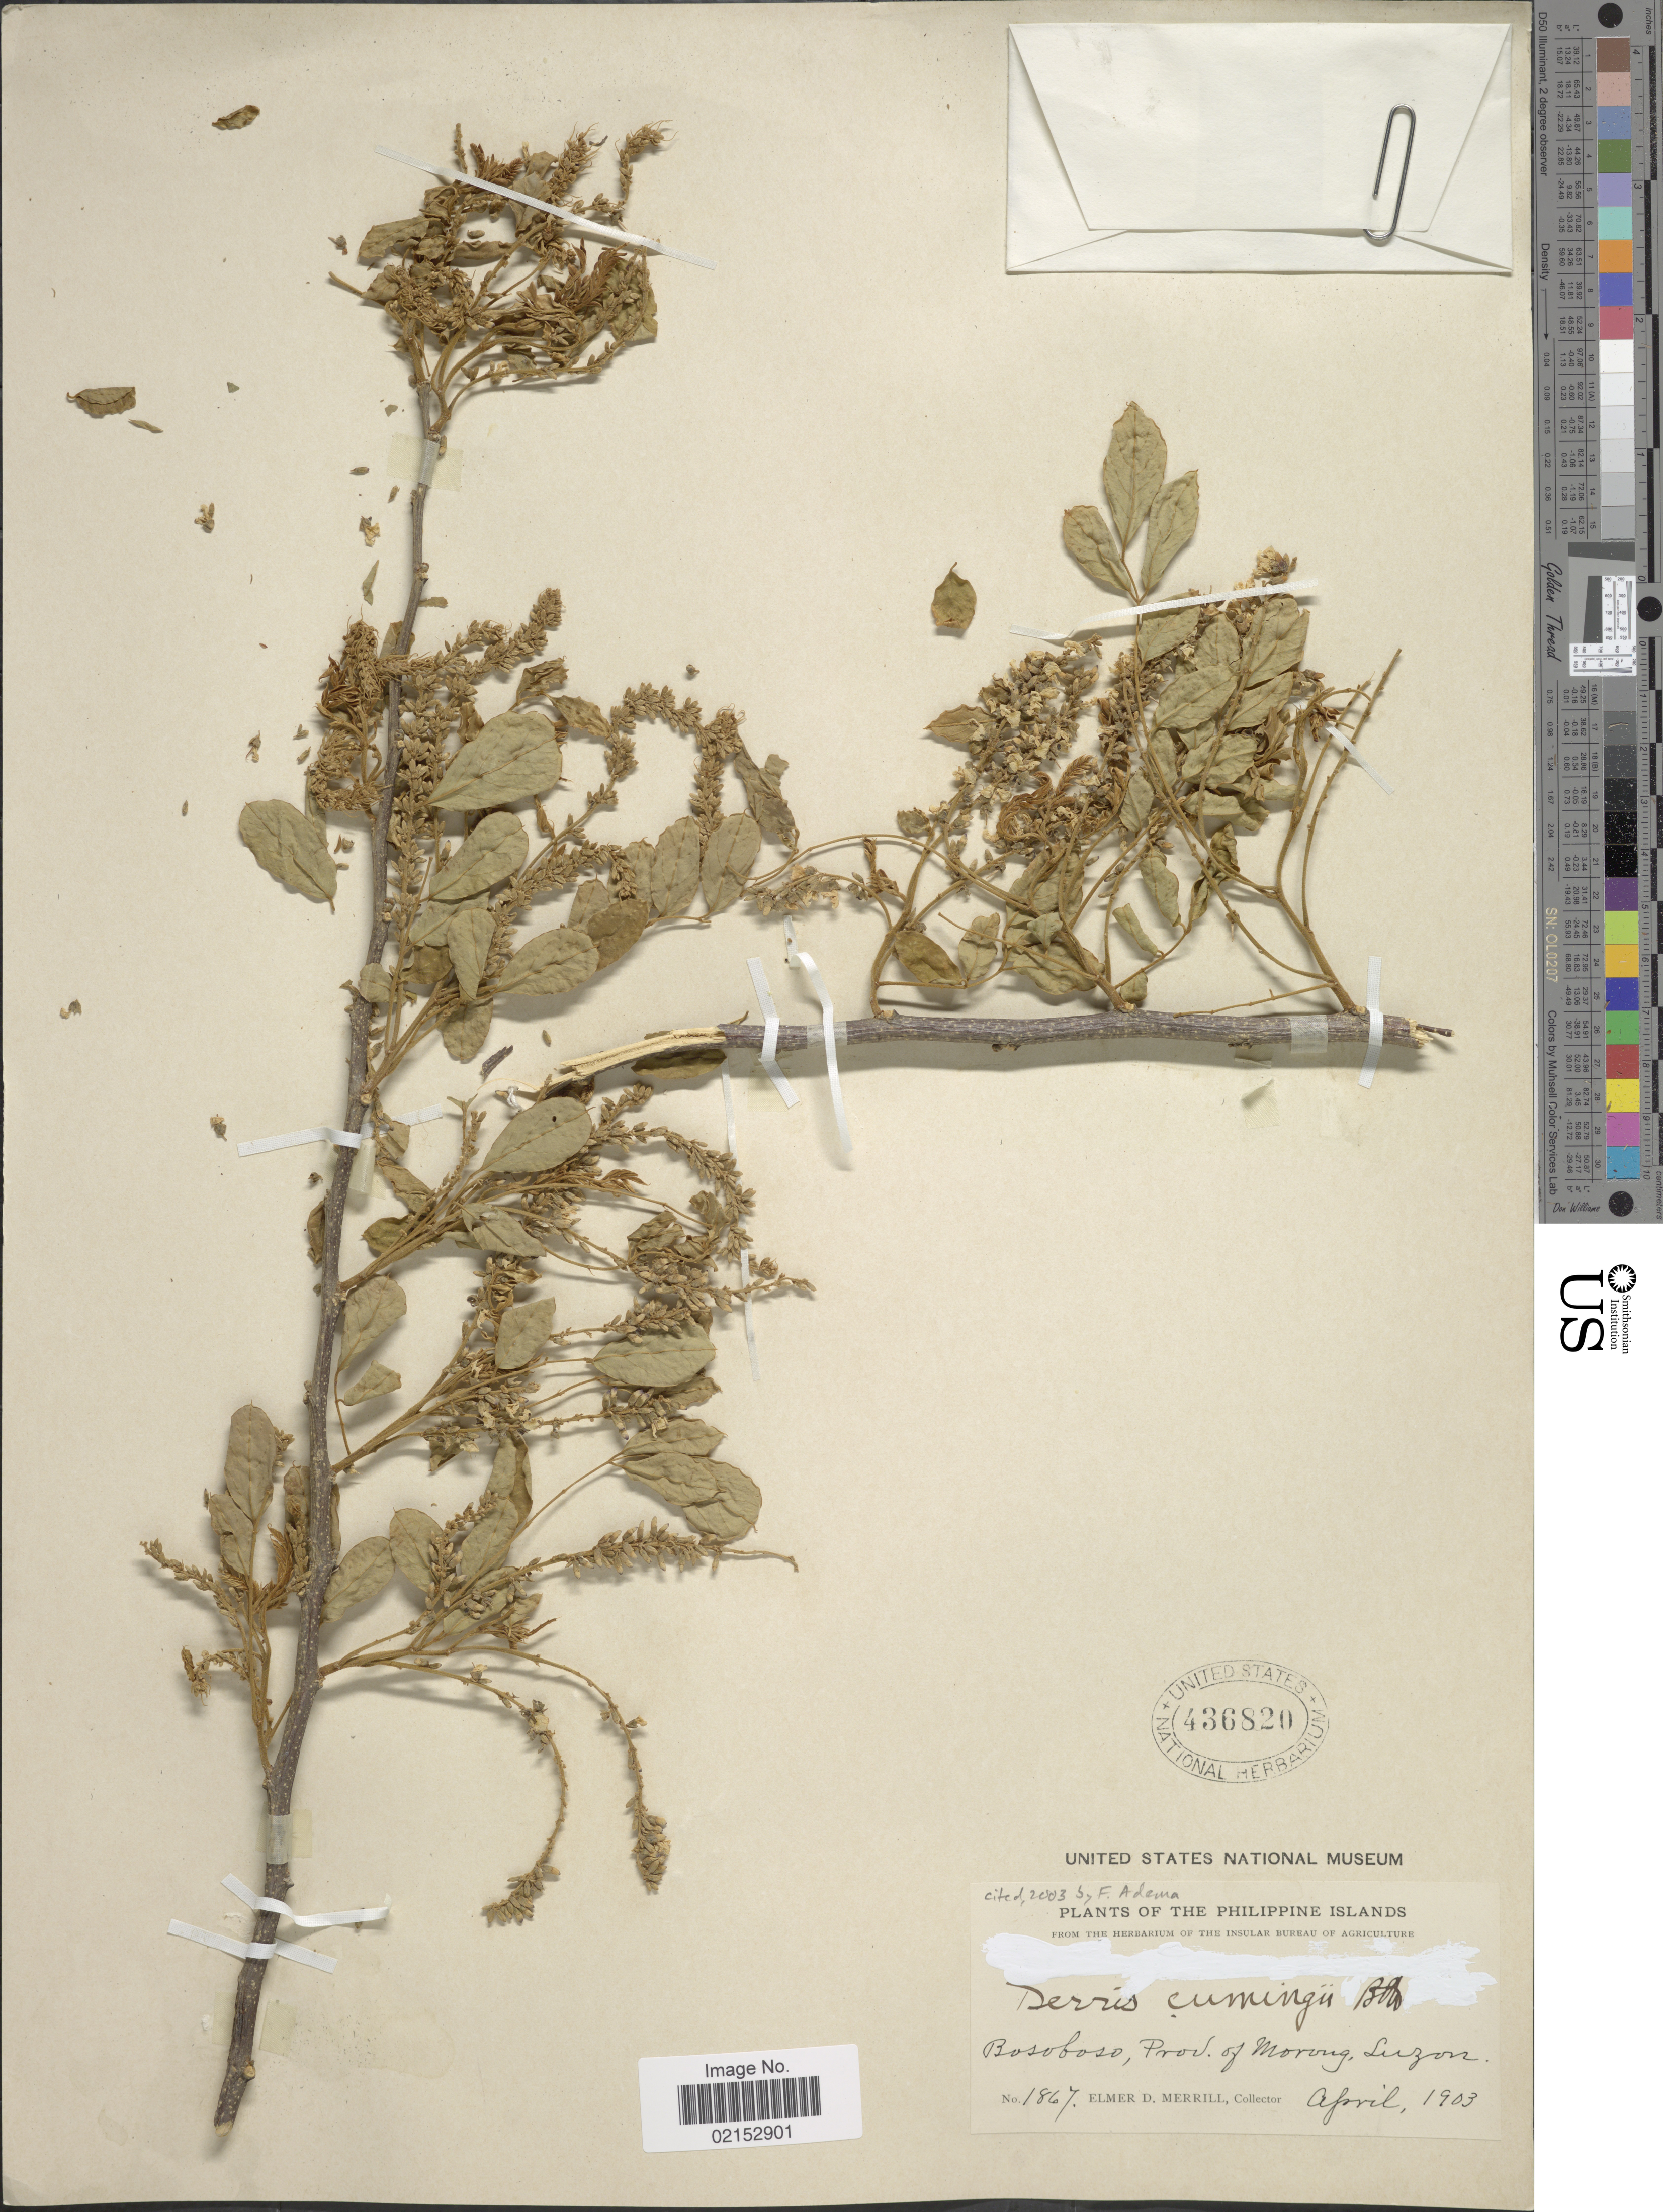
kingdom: Plantae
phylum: Tracheophyta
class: Magnoliopsida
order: Fabales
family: Fabaceae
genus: Brachypterum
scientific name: Brachypterum cumingii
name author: (Benth.) Adema & Sirich.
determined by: Strong, Mark T., (BOT), Smithsonian Institution - National Museum of Natural History (UNITED STATES)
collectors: E. D. Merrill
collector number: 1867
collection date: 1903-04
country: Philippines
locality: The Philippine Islands, Bosoboso, Prov. of Morong, Luzon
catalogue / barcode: US 436820